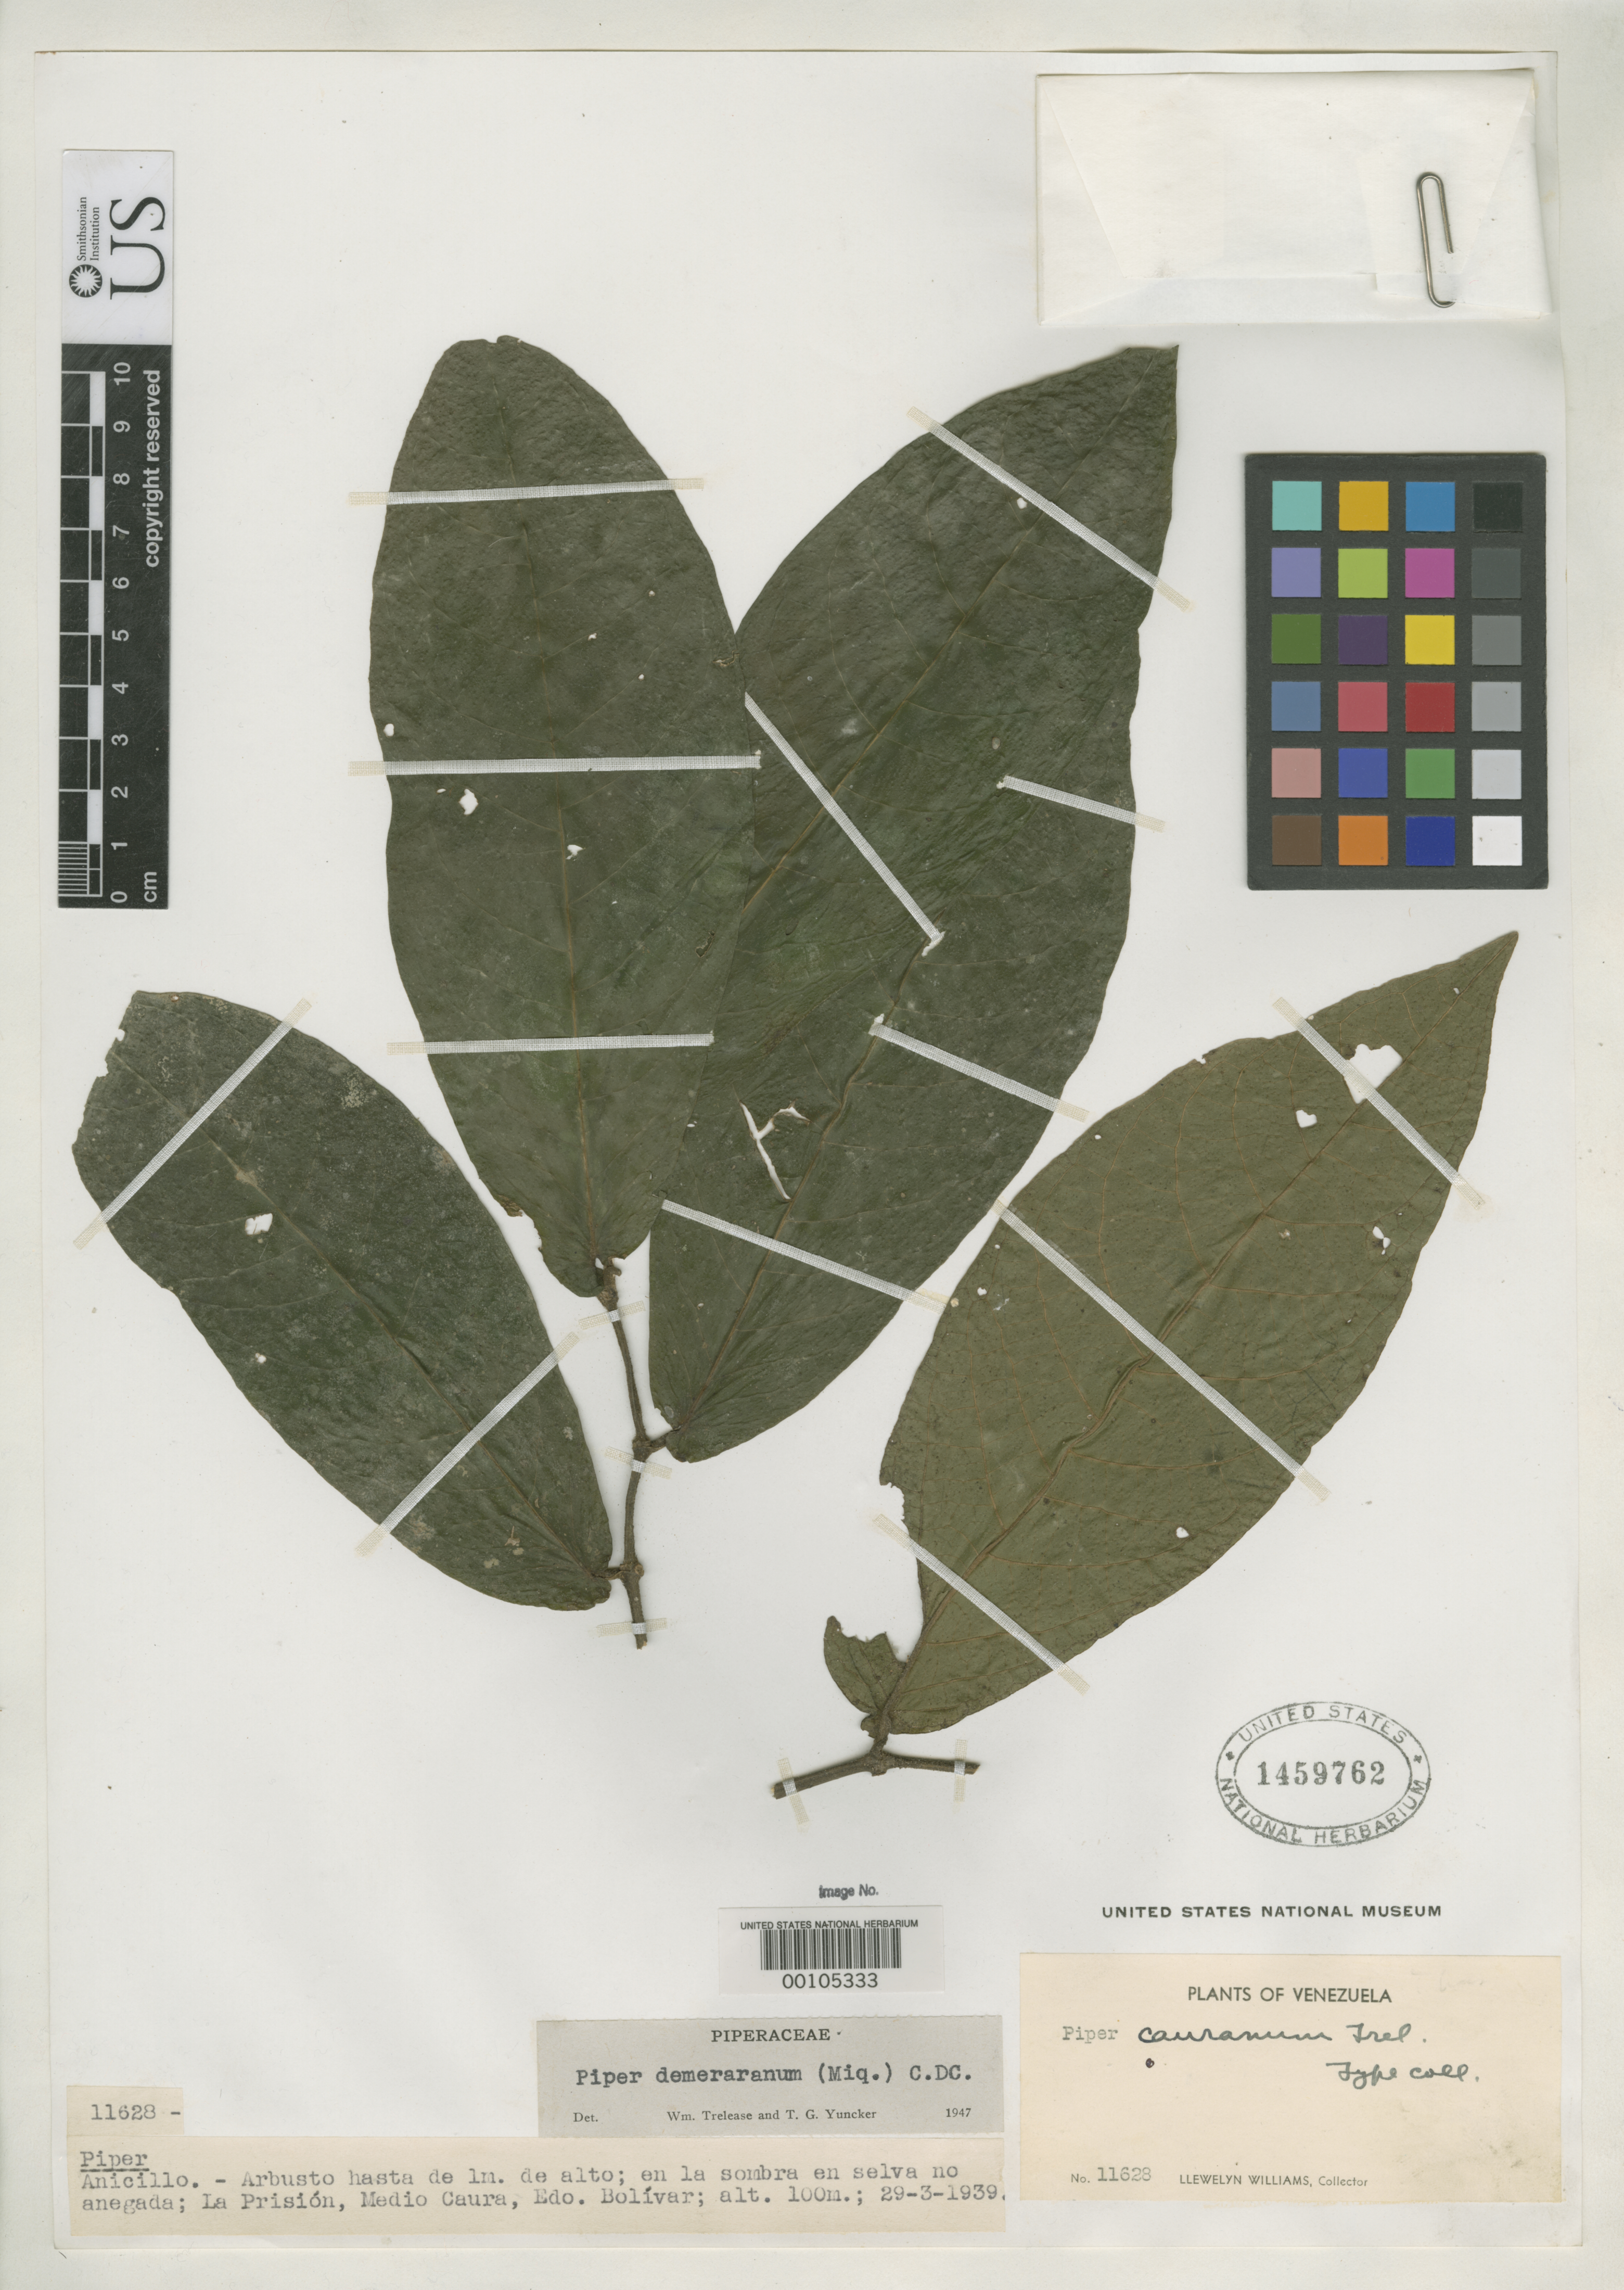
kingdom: Plantae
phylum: Tracheophyta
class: Magnoliopsida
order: Piperales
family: Piperaceae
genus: Piper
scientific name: Piper cauranum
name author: Trel. in Ll. Williams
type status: Isotype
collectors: Ll. Williams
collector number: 11628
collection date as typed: Mar 1939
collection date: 1939-03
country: Venezuela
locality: La Prision, Medio Caura.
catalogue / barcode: US 1459762